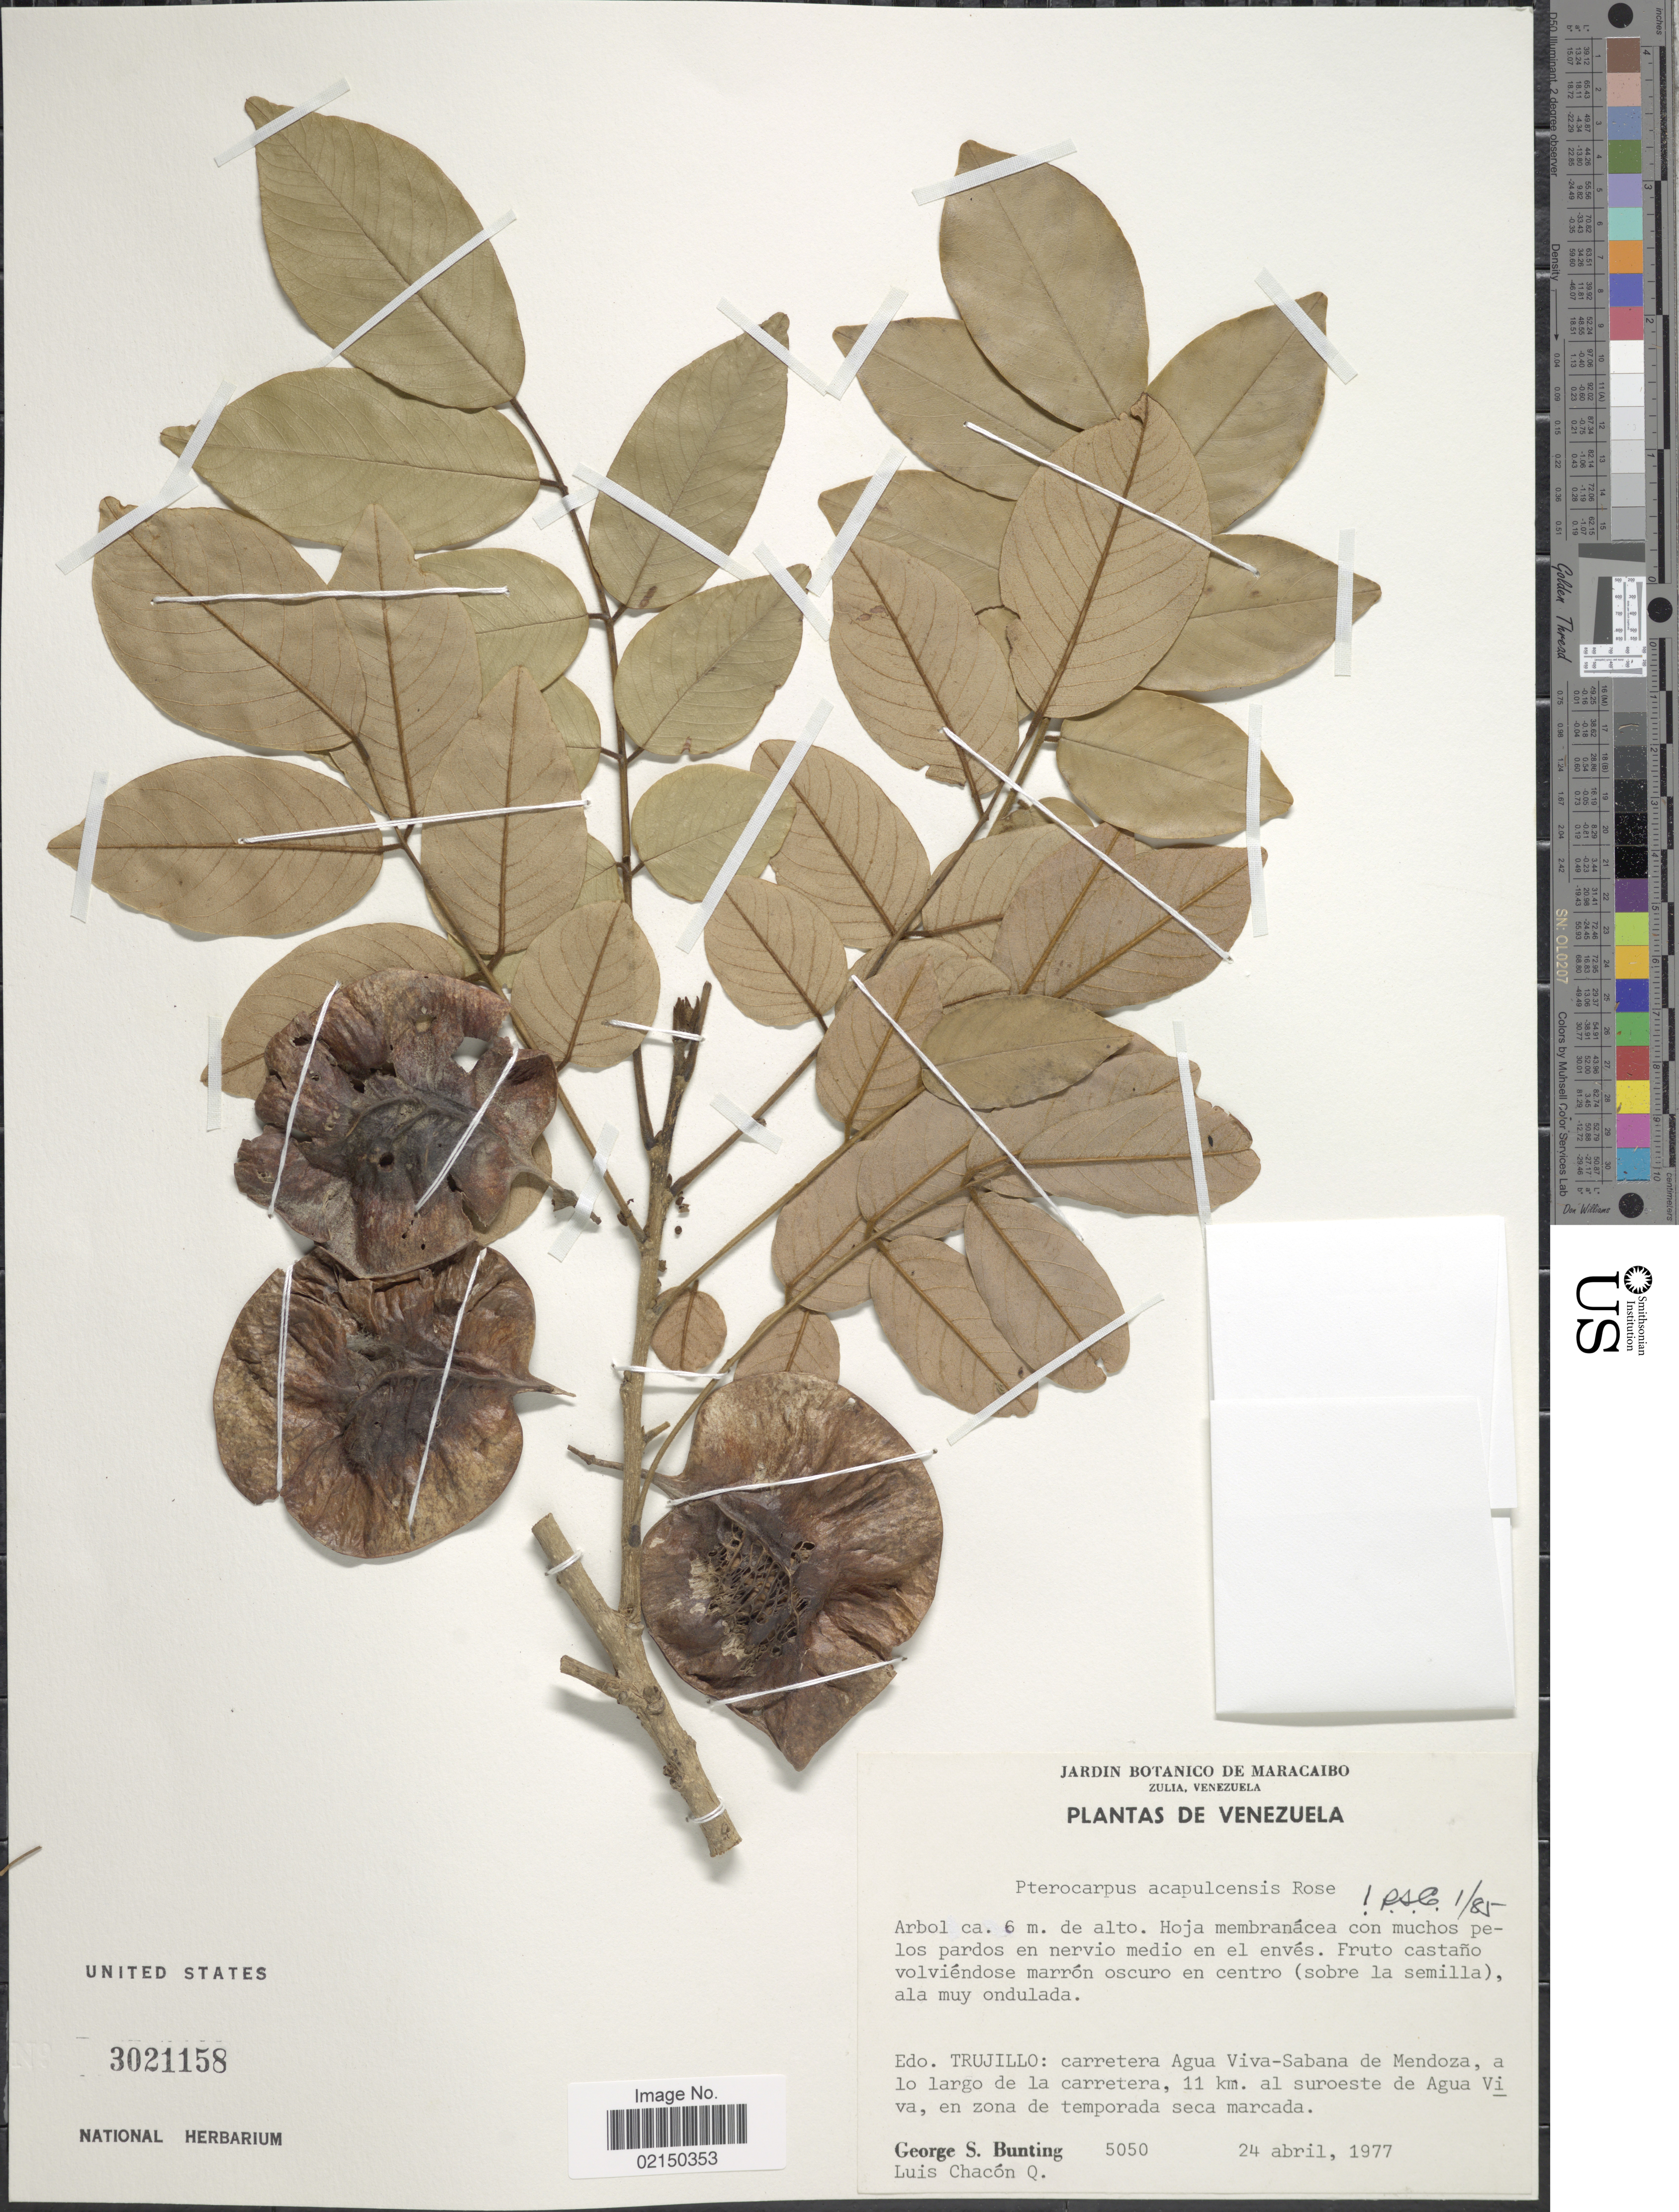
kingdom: Plantae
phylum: Tracheophyta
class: Magnoliopsida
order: Fabales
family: Fabaceae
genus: Pterocarpus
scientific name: Pterocarpus acapulcensis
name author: Rose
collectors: G. S. Bunting & L. Chacón Q.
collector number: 5050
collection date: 1977-04-24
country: Venezuela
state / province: Trujillo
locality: Carretera Agua Viva-Sabana de Mendoza, a lo largo de la carretera, 11 km. al suroeste de Agua Viva, en zona de temporada seca marcada.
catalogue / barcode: US 3021158